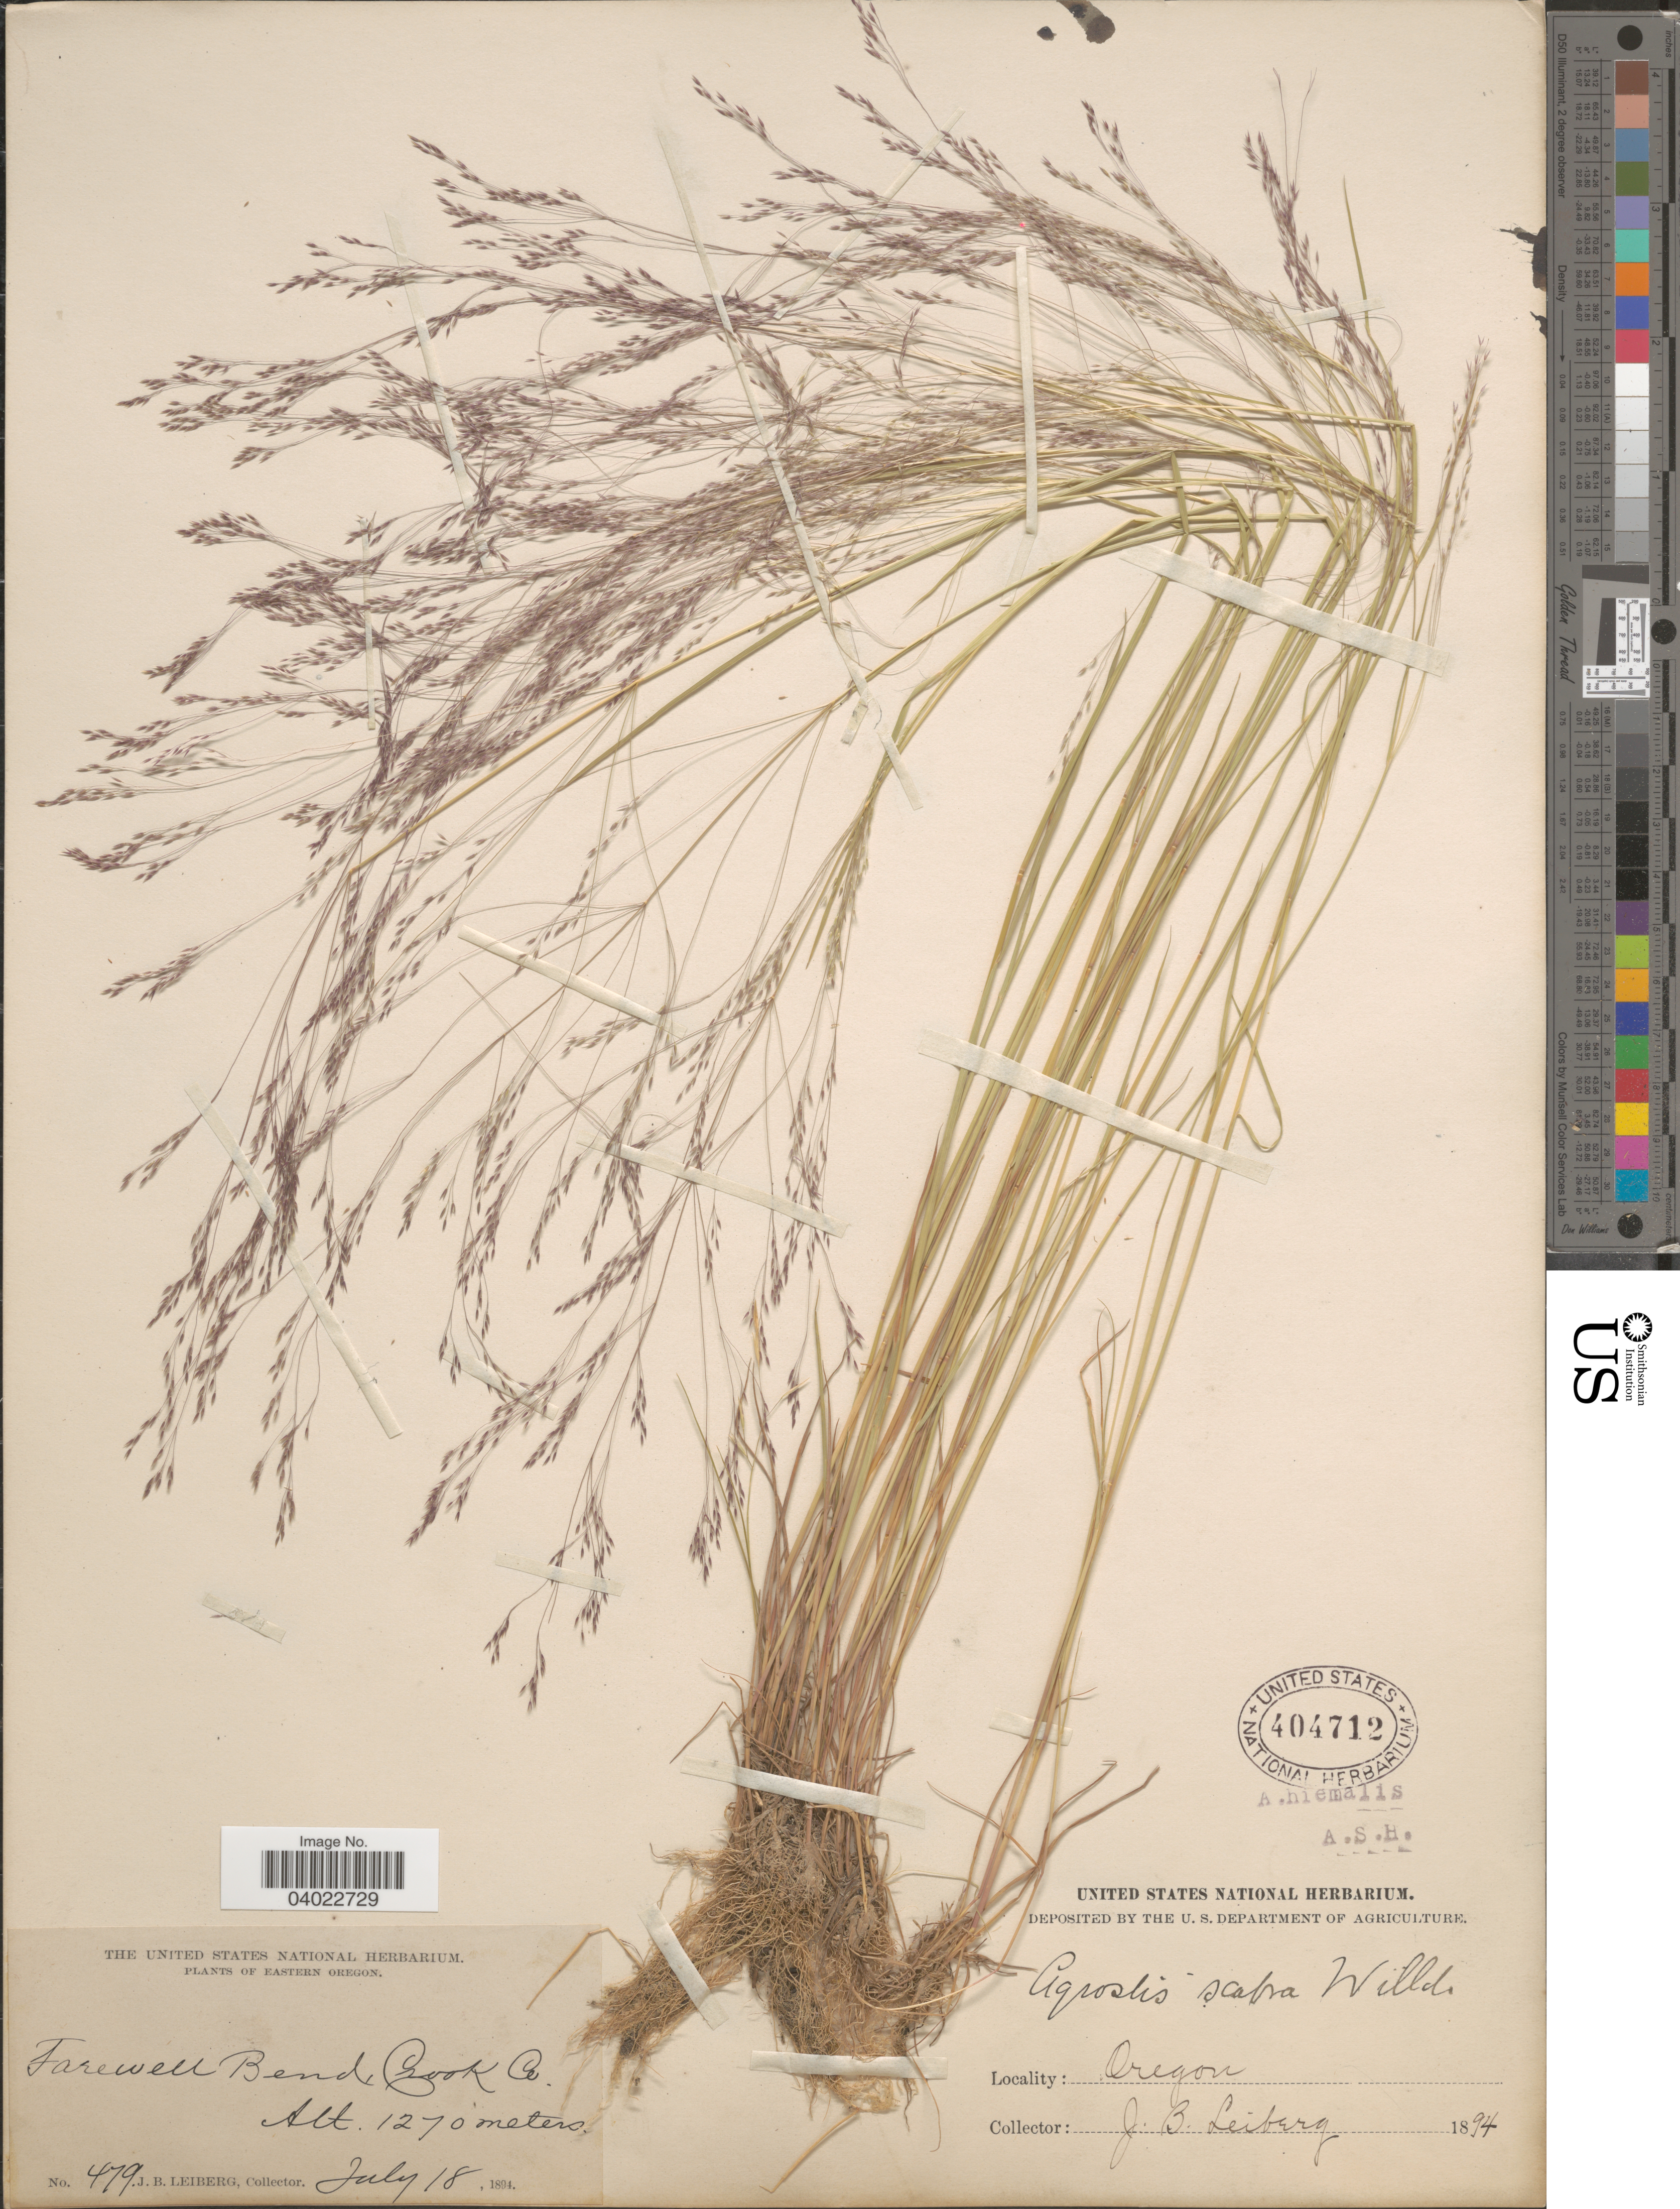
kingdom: Plantae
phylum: Tracheophyta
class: Liliopsida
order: Poales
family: Poaceae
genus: Agrostis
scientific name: Agrostis scabra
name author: Willd.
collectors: J. B. Leiberg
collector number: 479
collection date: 1894-07-18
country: United States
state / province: Oregon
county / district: Crook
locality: Eastern Oregon. Farewell Bend, Crook Co.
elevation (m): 1270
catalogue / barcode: US 404712